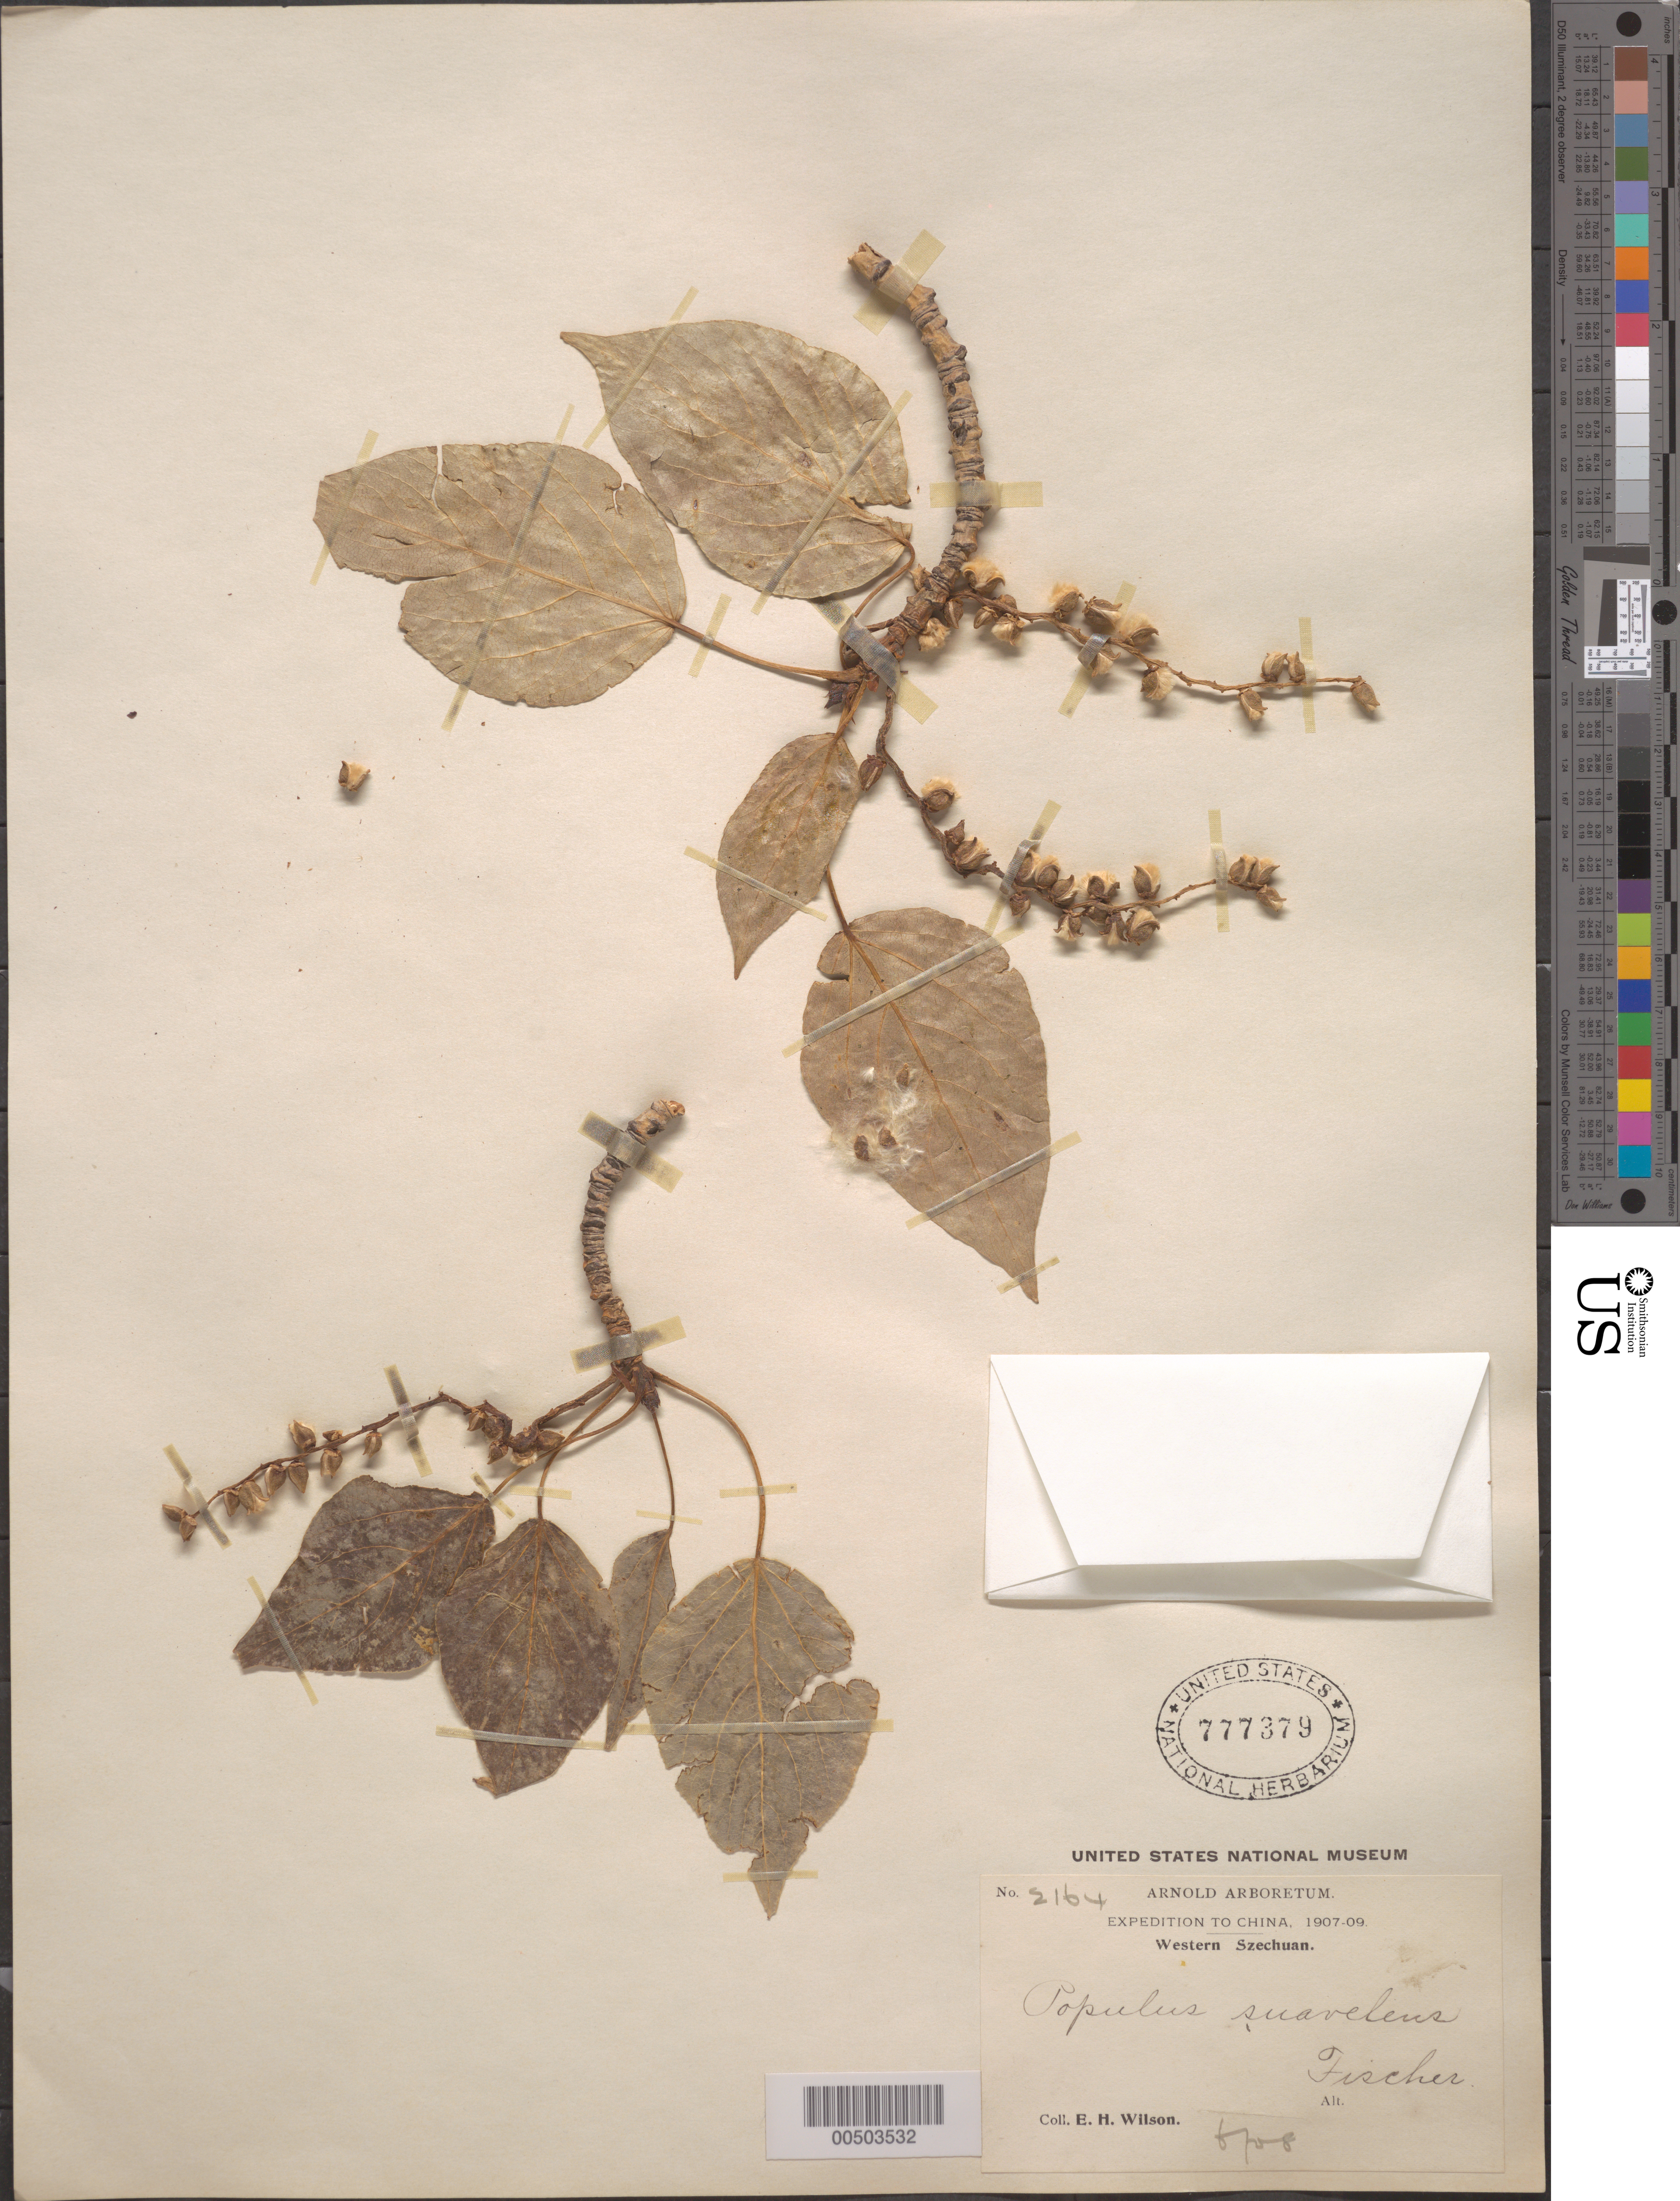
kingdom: Plantae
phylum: Tracheophyta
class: Magnoliopsida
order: Malpighiales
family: Salicaceae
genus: Populus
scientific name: Populus suaveolens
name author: Fisch.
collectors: E. H. Wilson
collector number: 2164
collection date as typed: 1907 to -- --- 1909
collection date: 1907/1909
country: China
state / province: Sichuan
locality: Western Szechuan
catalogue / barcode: US 777379